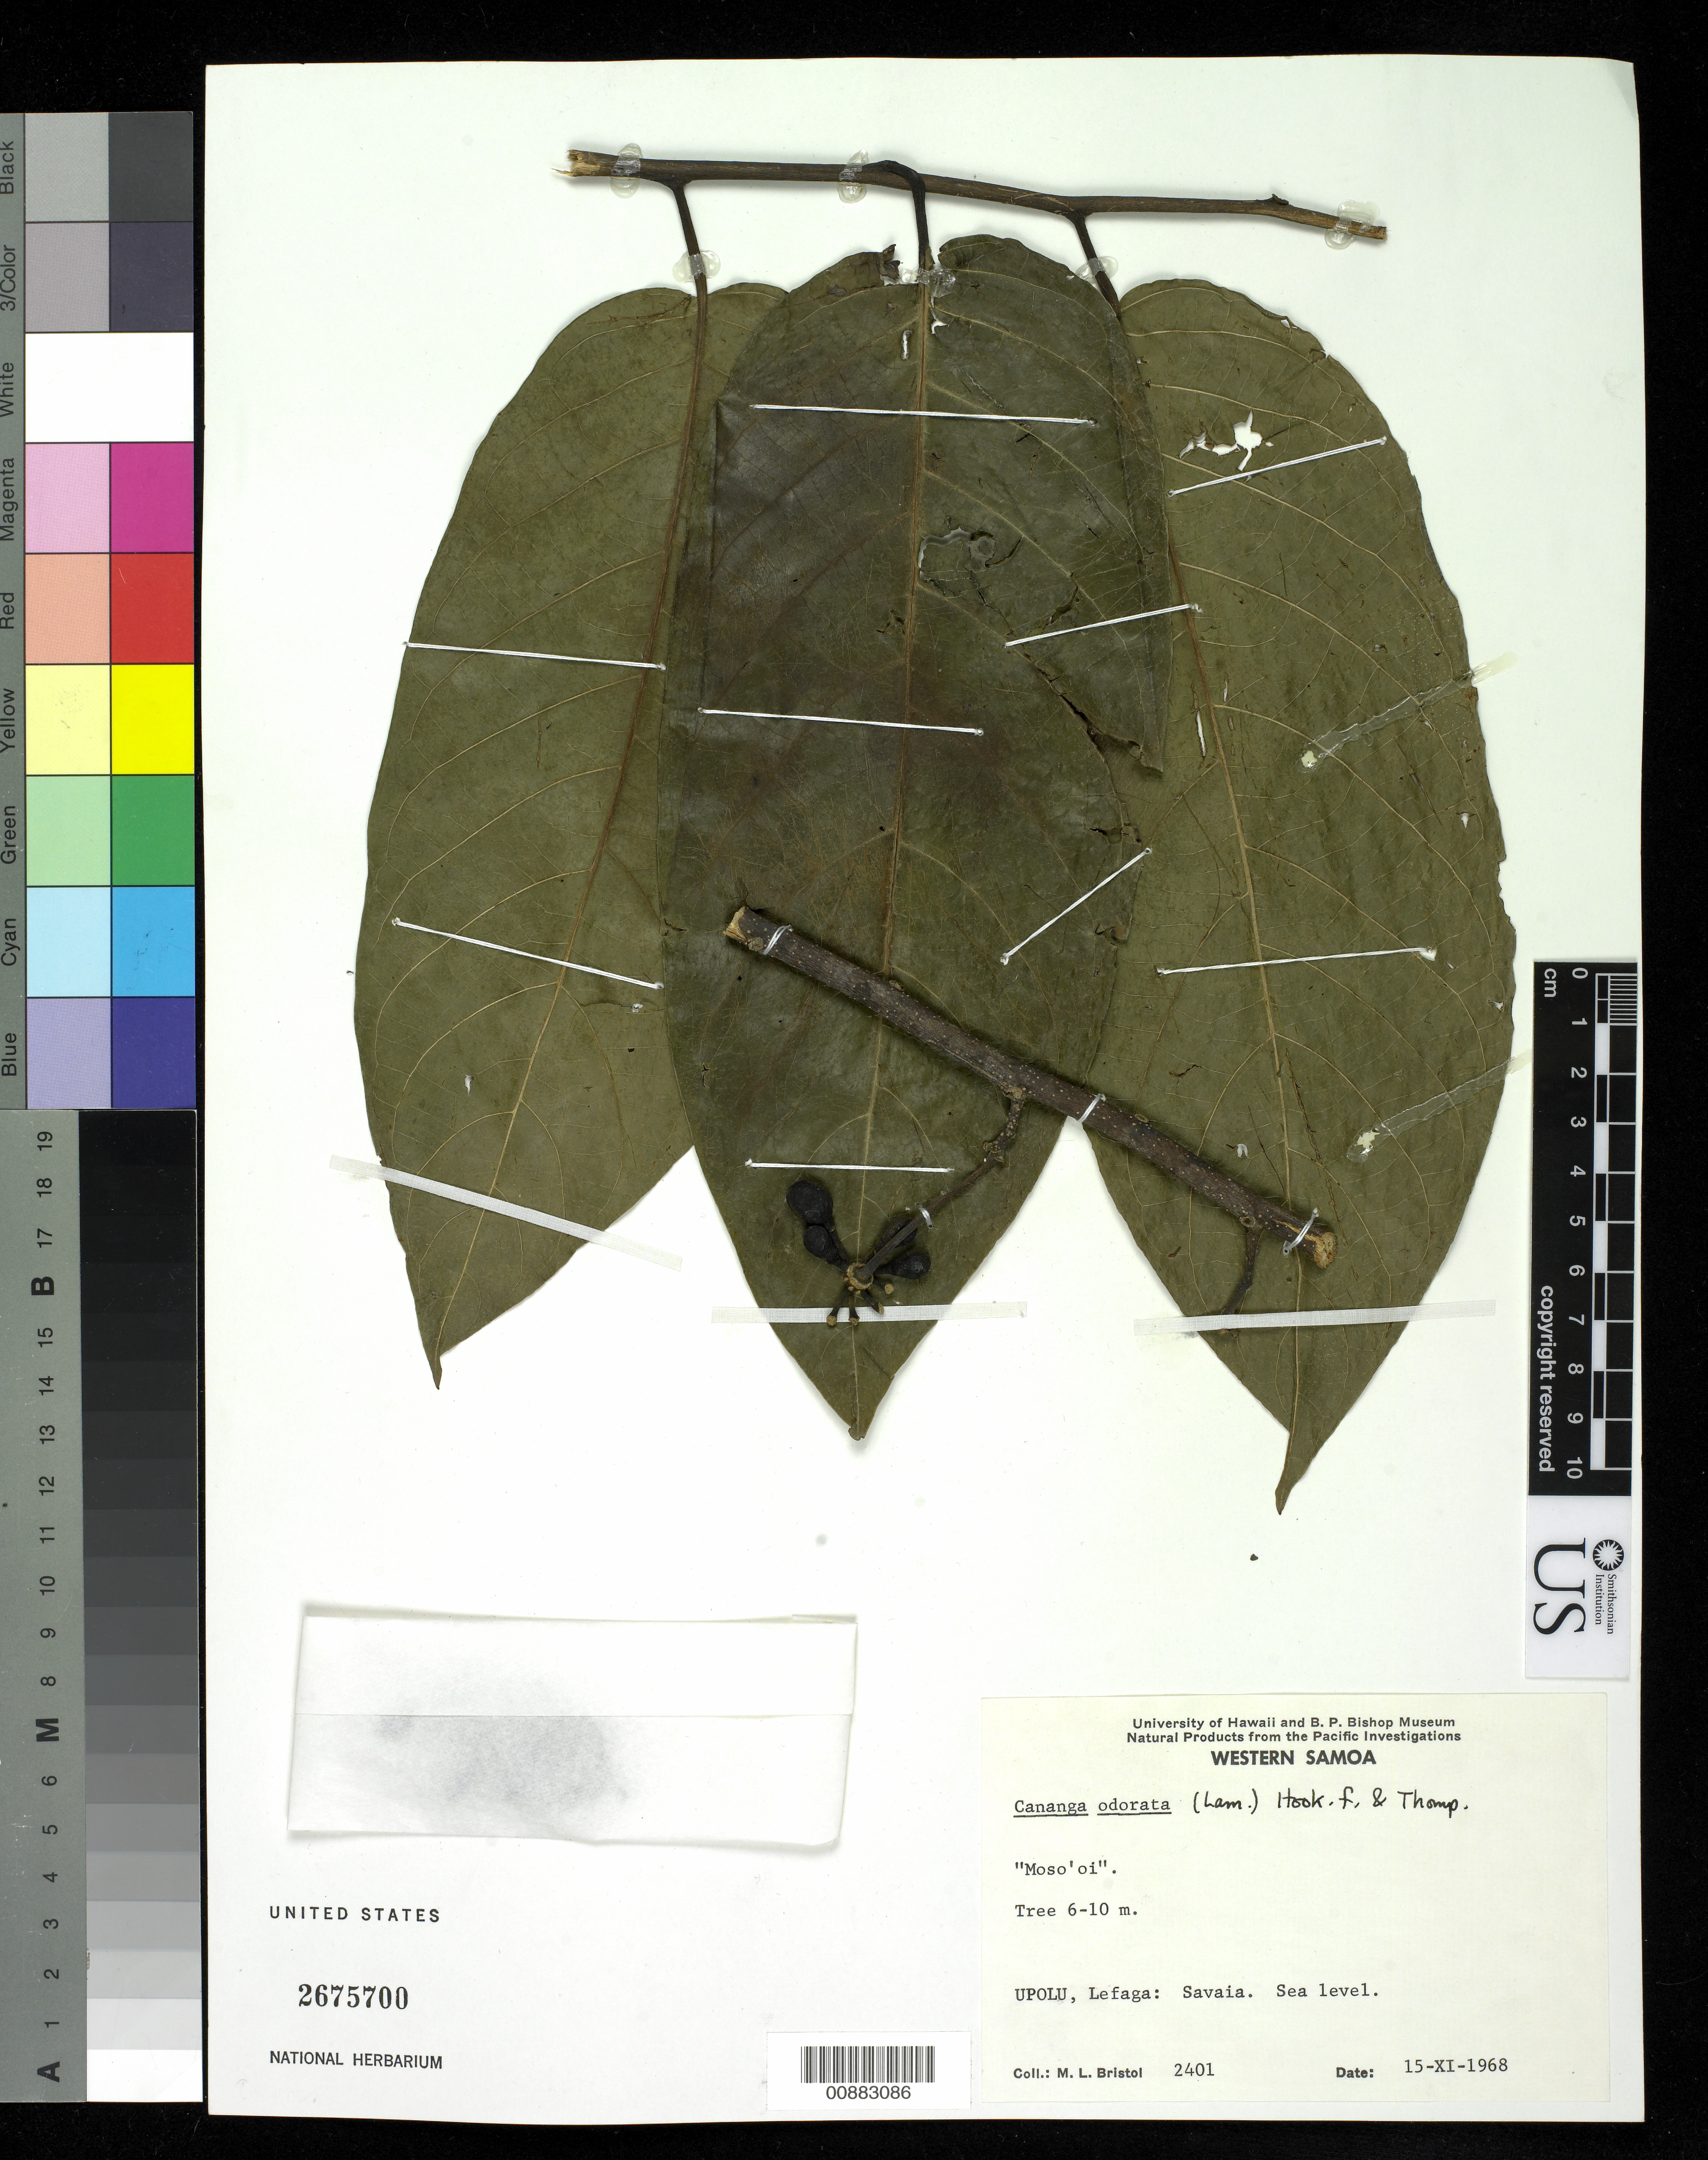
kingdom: Plantae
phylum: Tracheophyta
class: Magnoliopsida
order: Magnoliales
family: Annonaceae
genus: Cananga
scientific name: Cananga odorata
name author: (Lam.) Hook. f. & Thomson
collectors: M. L. Bristol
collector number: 2401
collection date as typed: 15 Nov 1968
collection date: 1968-11-15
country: Samoa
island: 'Upolu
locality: Lefaga: Savaia. Sea level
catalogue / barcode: US 2675700